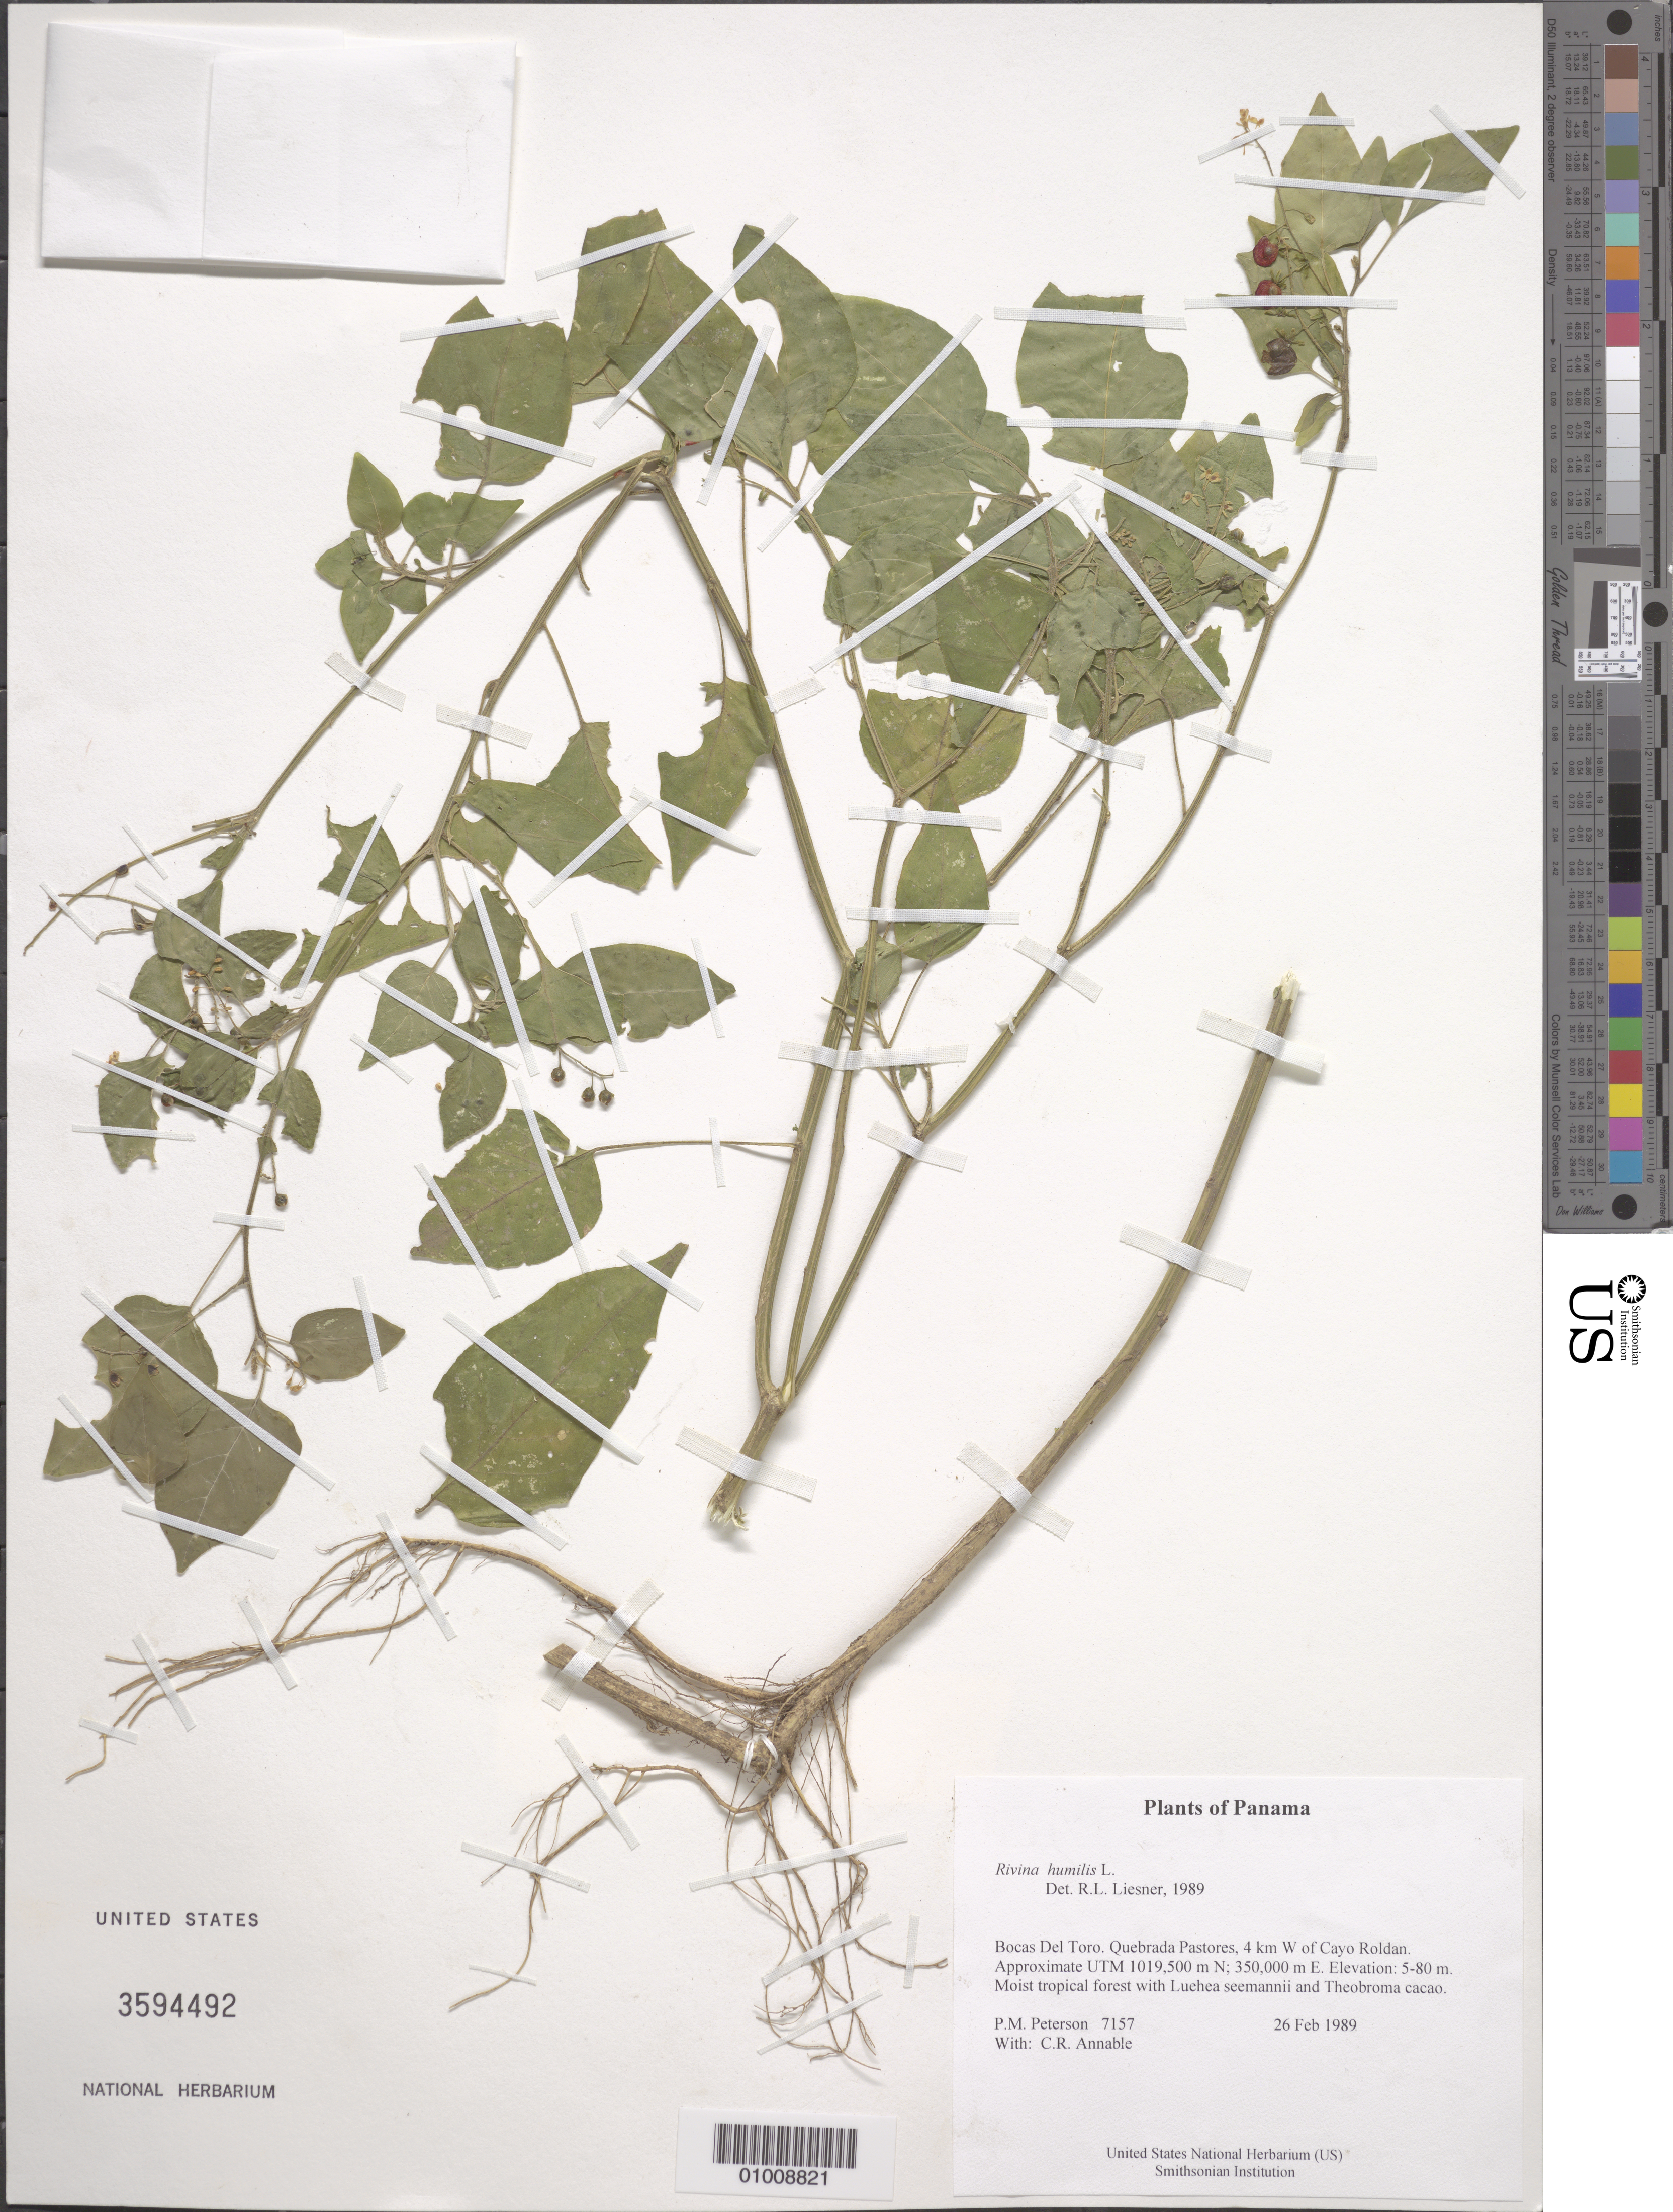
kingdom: Plantae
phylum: Tracheophyta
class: Magnoliopsida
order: Caryophyllales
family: Phytolaccaceae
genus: Rivina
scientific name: Rivina humilis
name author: L.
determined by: Liesner, R. L.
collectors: P. M. Peterson & C. R. Annable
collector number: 07157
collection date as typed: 26 Feb 1989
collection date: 1989-02-26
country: Panama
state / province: Bocas del Toro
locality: Quebrada Pastores, 4 km W of Cayo Roldan. Approximate UTM 1019,500 m N; 350,000 m E.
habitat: Moist tropical forest with Luehea seemannii and Theobroma cacao.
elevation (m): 5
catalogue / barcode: US 3594492